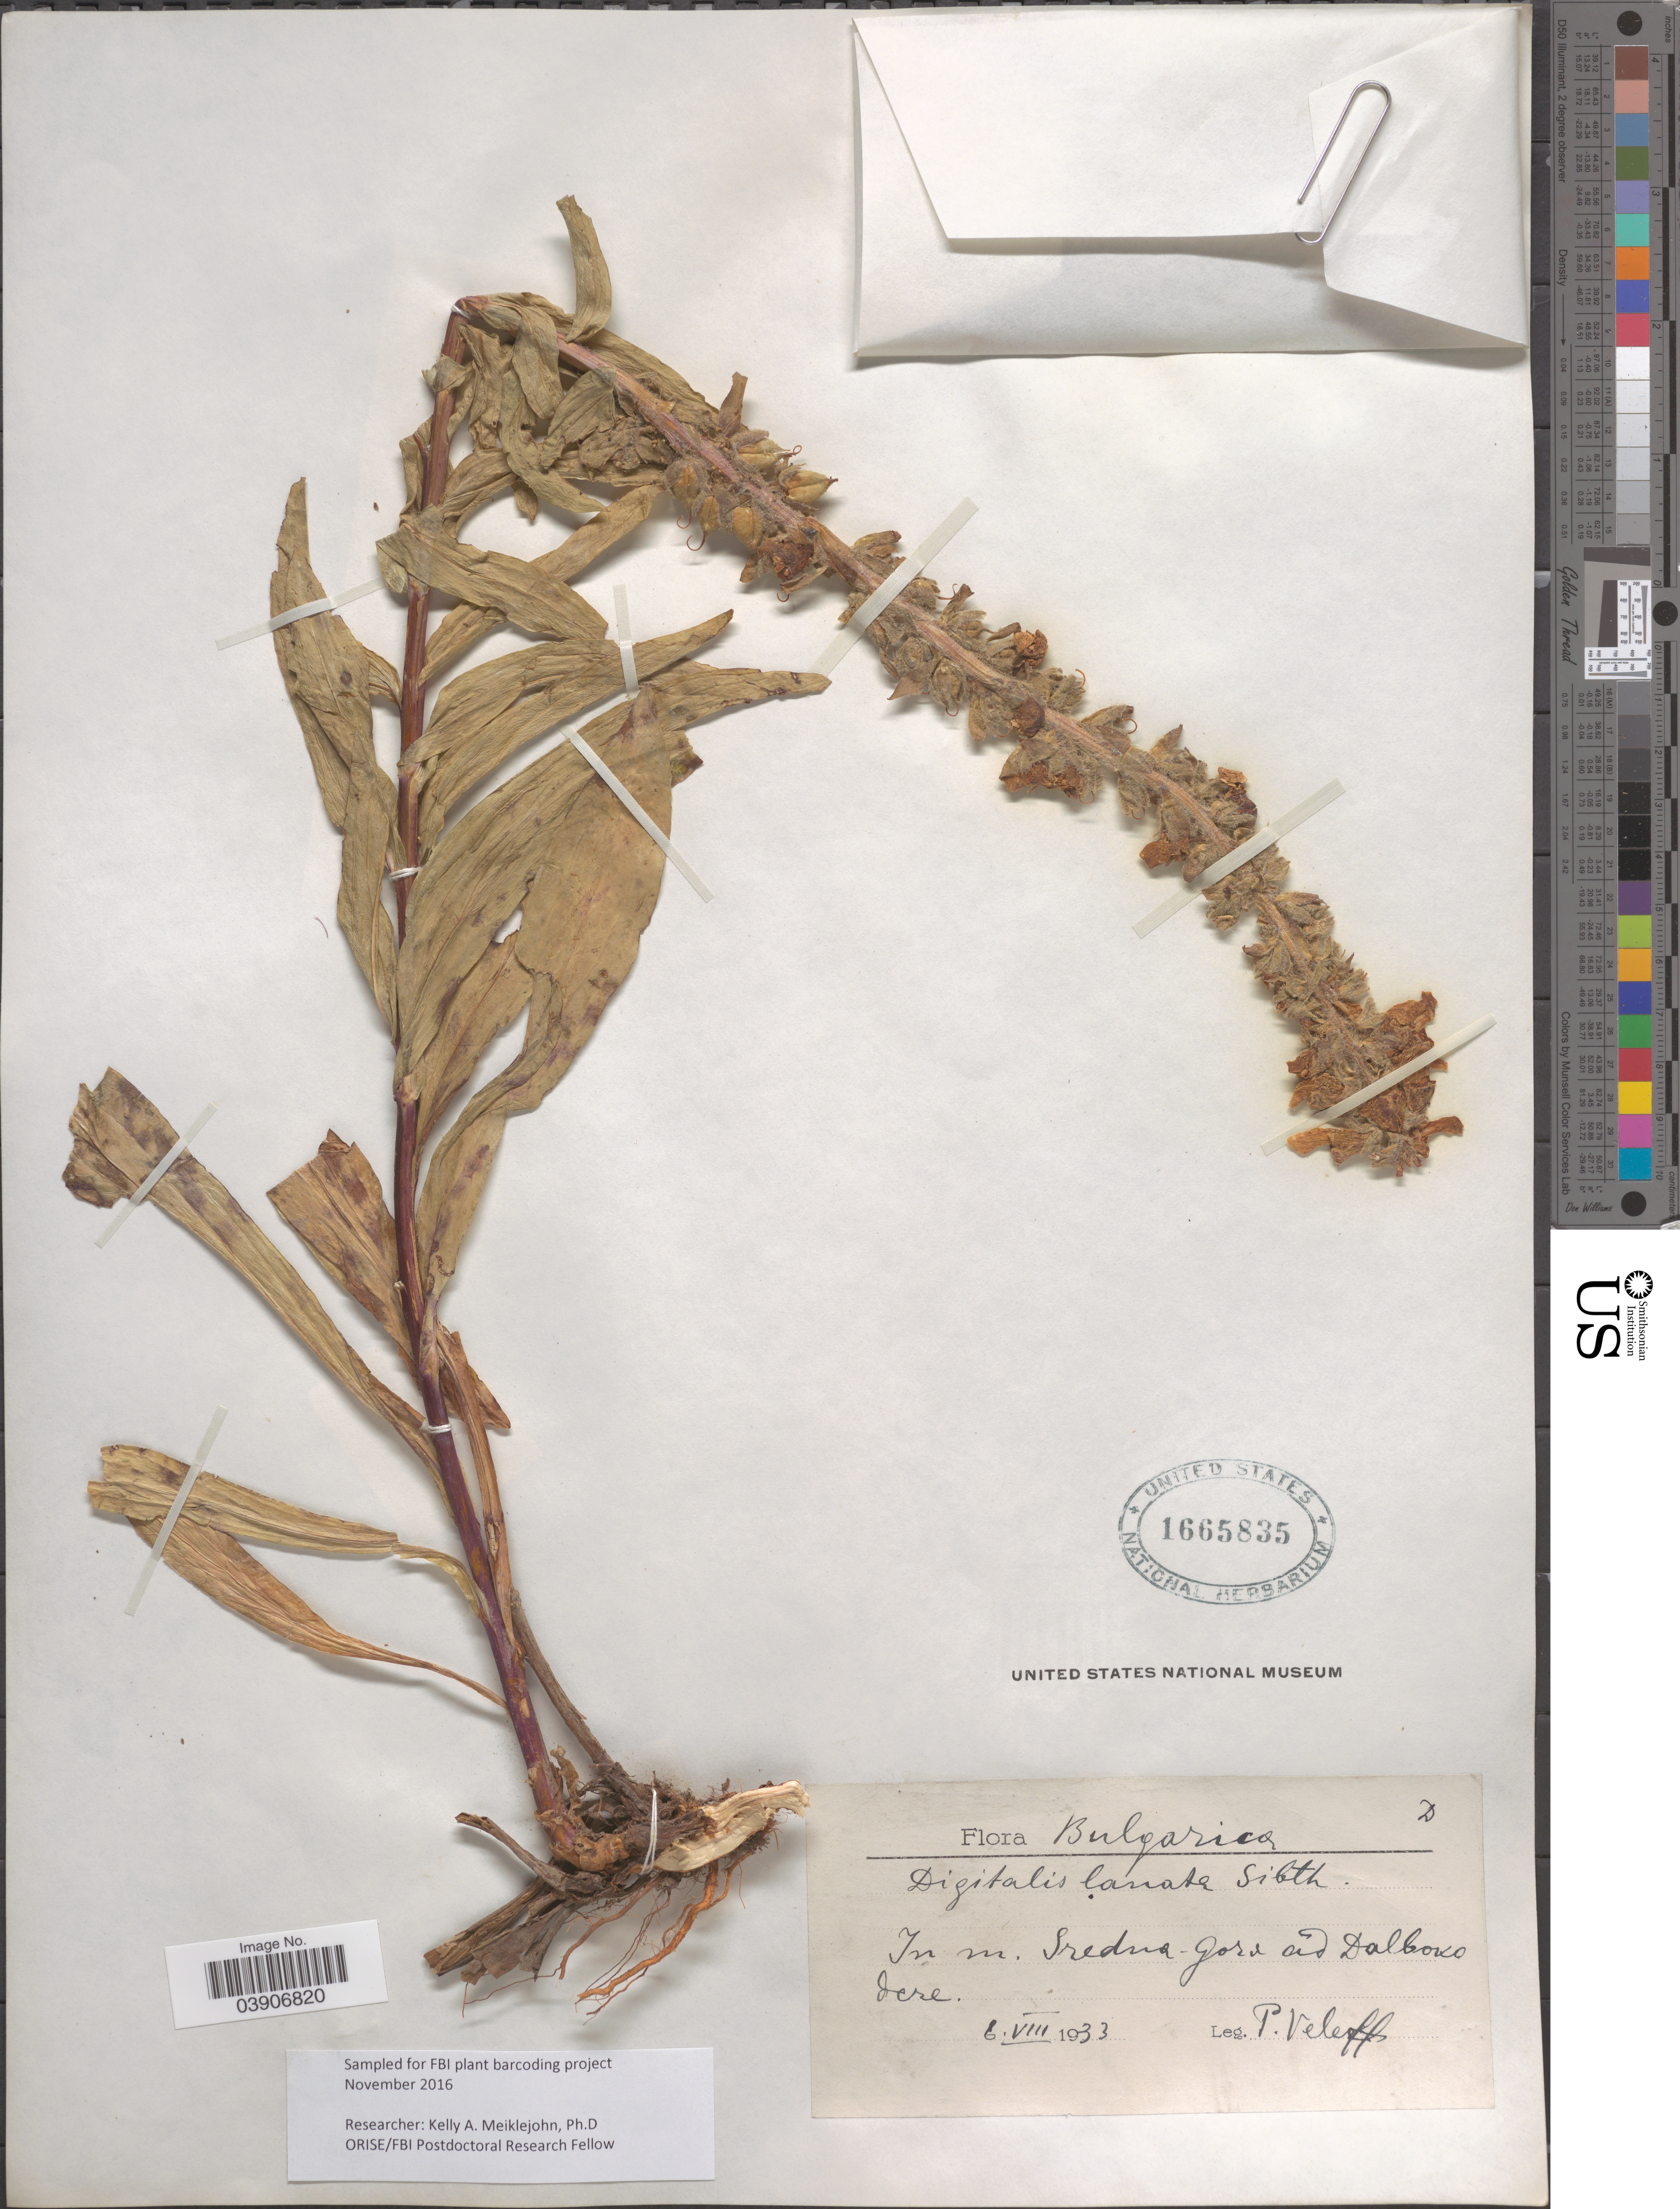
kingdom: Plantae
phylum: Tracheophyta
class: Magnoliopsida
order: Lamiales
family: Plantaginaceae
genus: Digitalis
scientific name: Digitalis lanata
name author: Ehrh.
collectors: P. Veleff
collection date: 1933-08-06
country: Bulgaria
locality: In m. Sredna-Gora ad Dalboko dese.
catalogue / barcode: US 1665835